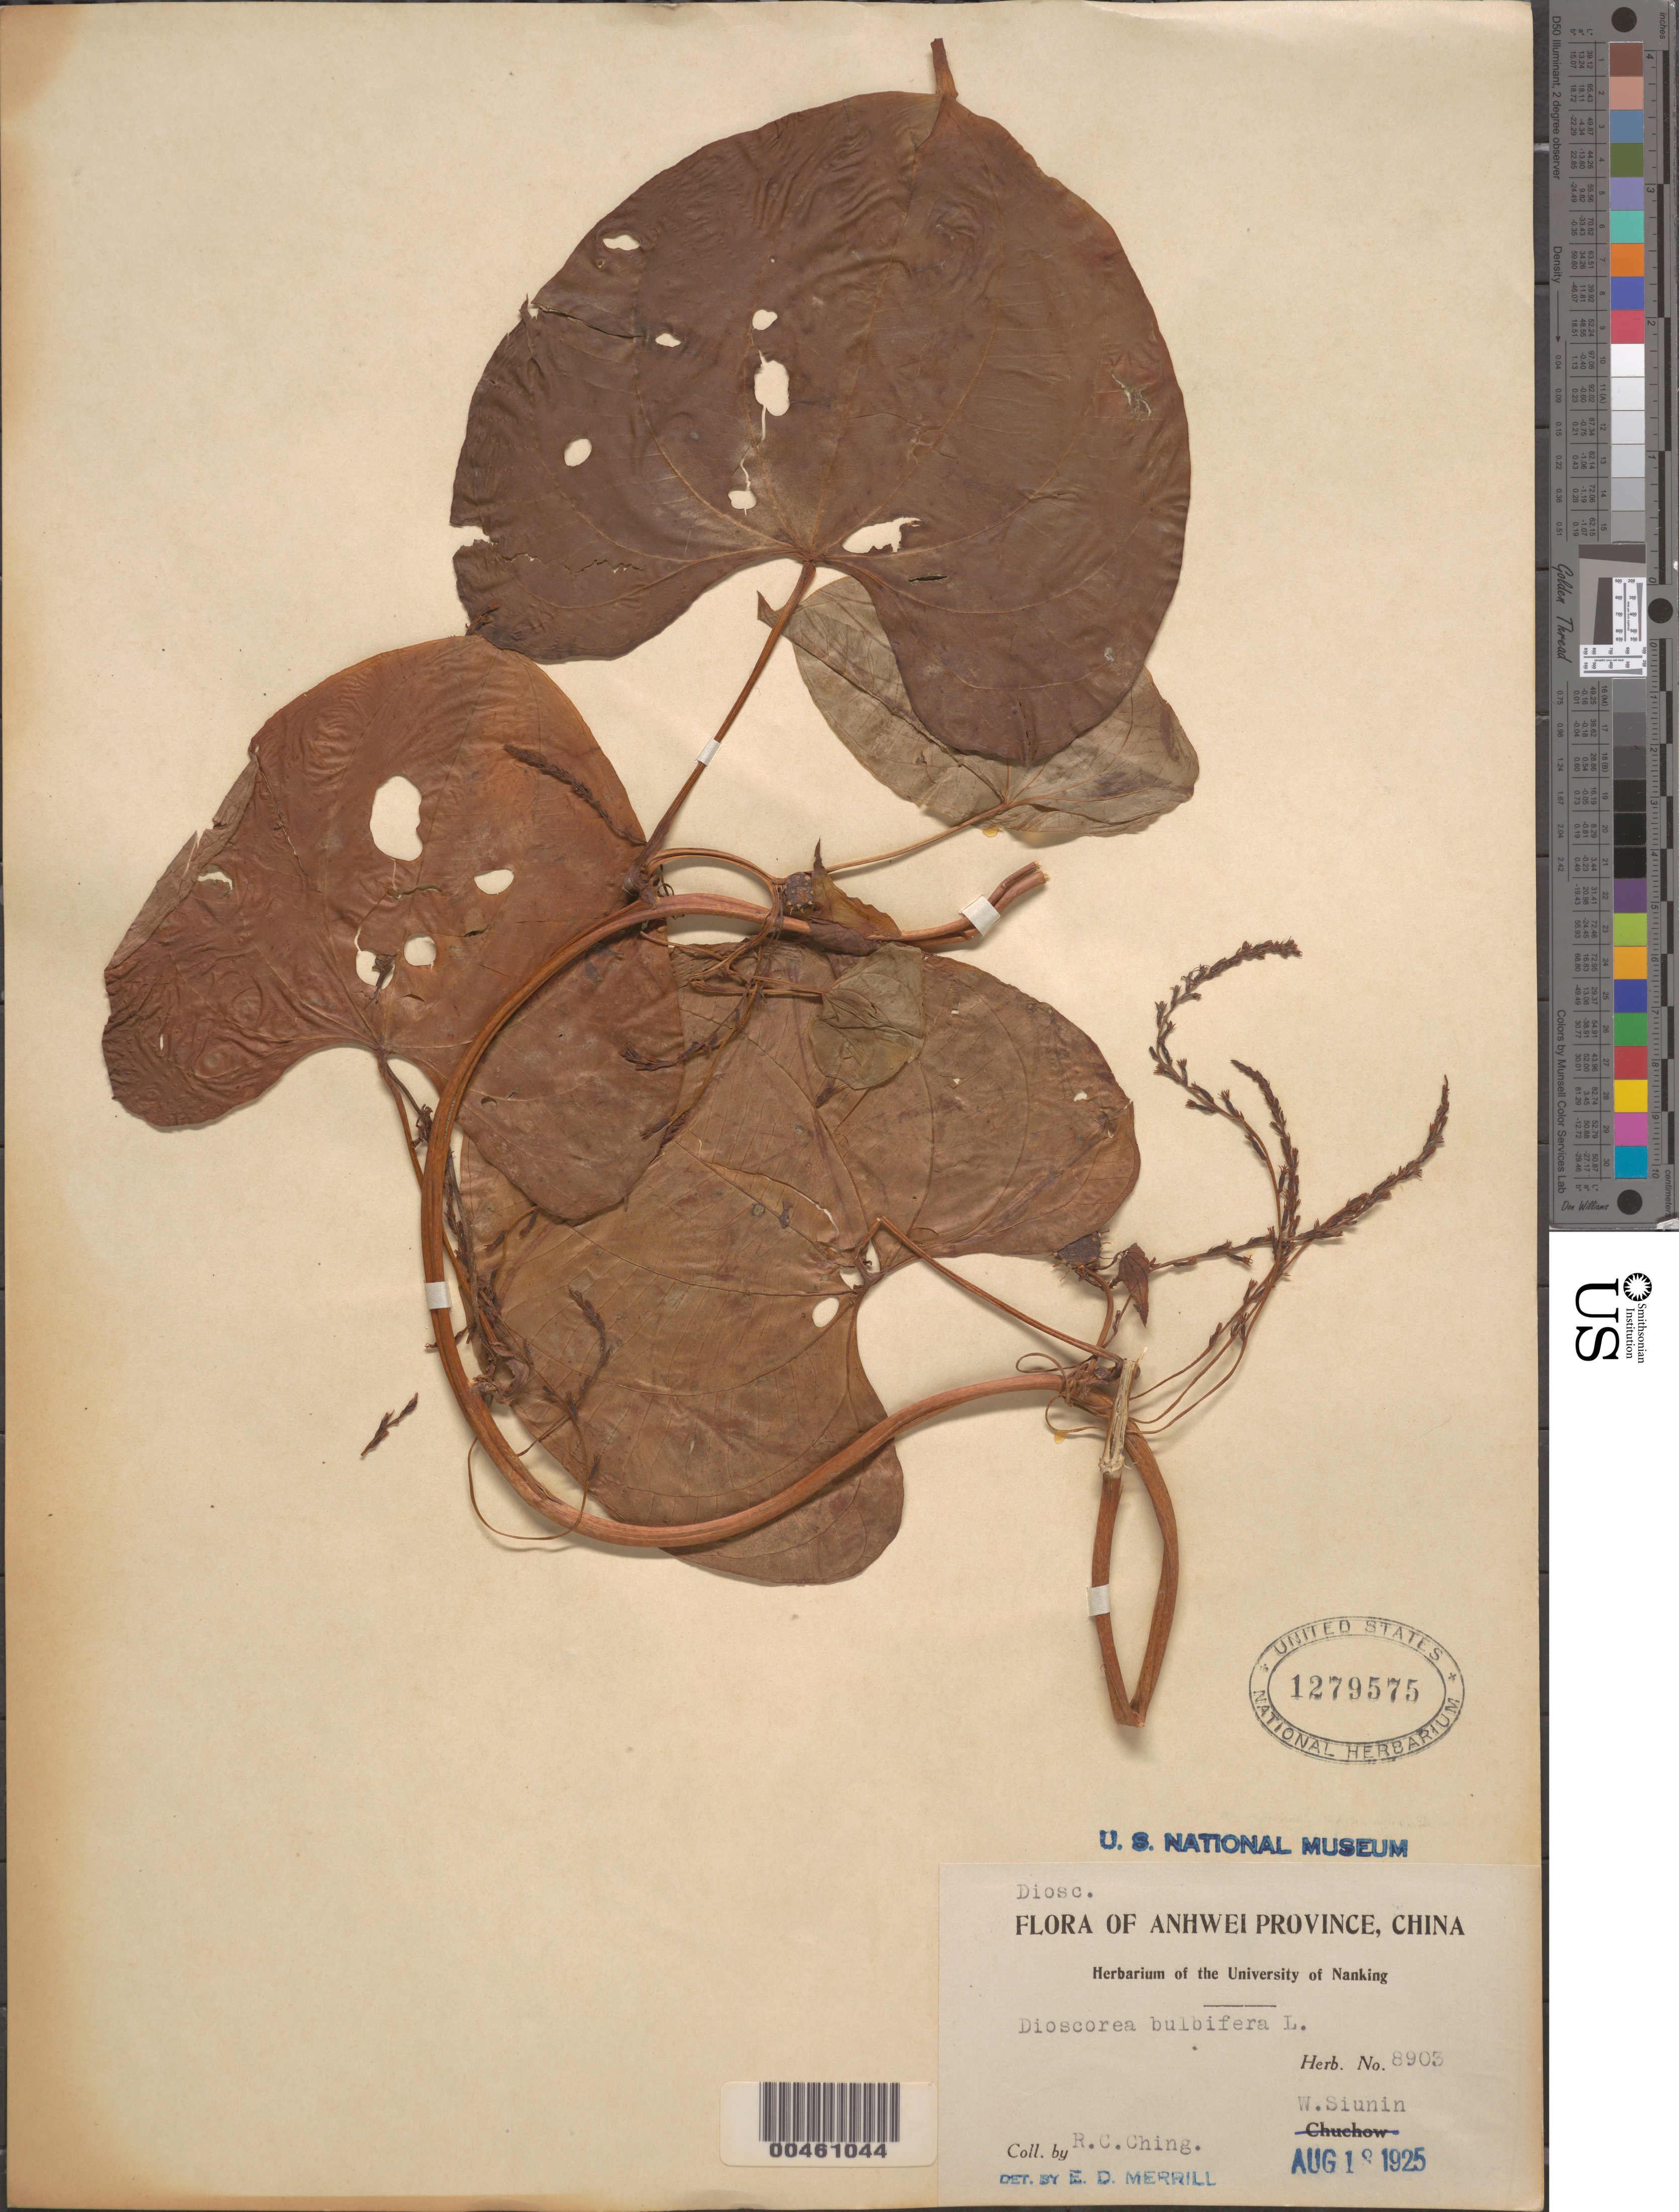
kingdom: Plantae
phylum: Tracheophyta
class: Liliopsida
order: Dioscoreales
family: Dioscoreaceae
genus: Dioscorea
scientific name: Dioscorea bulbifera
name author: L.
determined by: Merrill, Elmer D.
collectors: R. C. Ching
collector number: Herb. No. 8903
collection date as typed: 18 Aug 1925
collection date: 1925-08-18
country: China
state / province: Anhui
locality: W. Siunin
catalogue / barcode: US 1279575